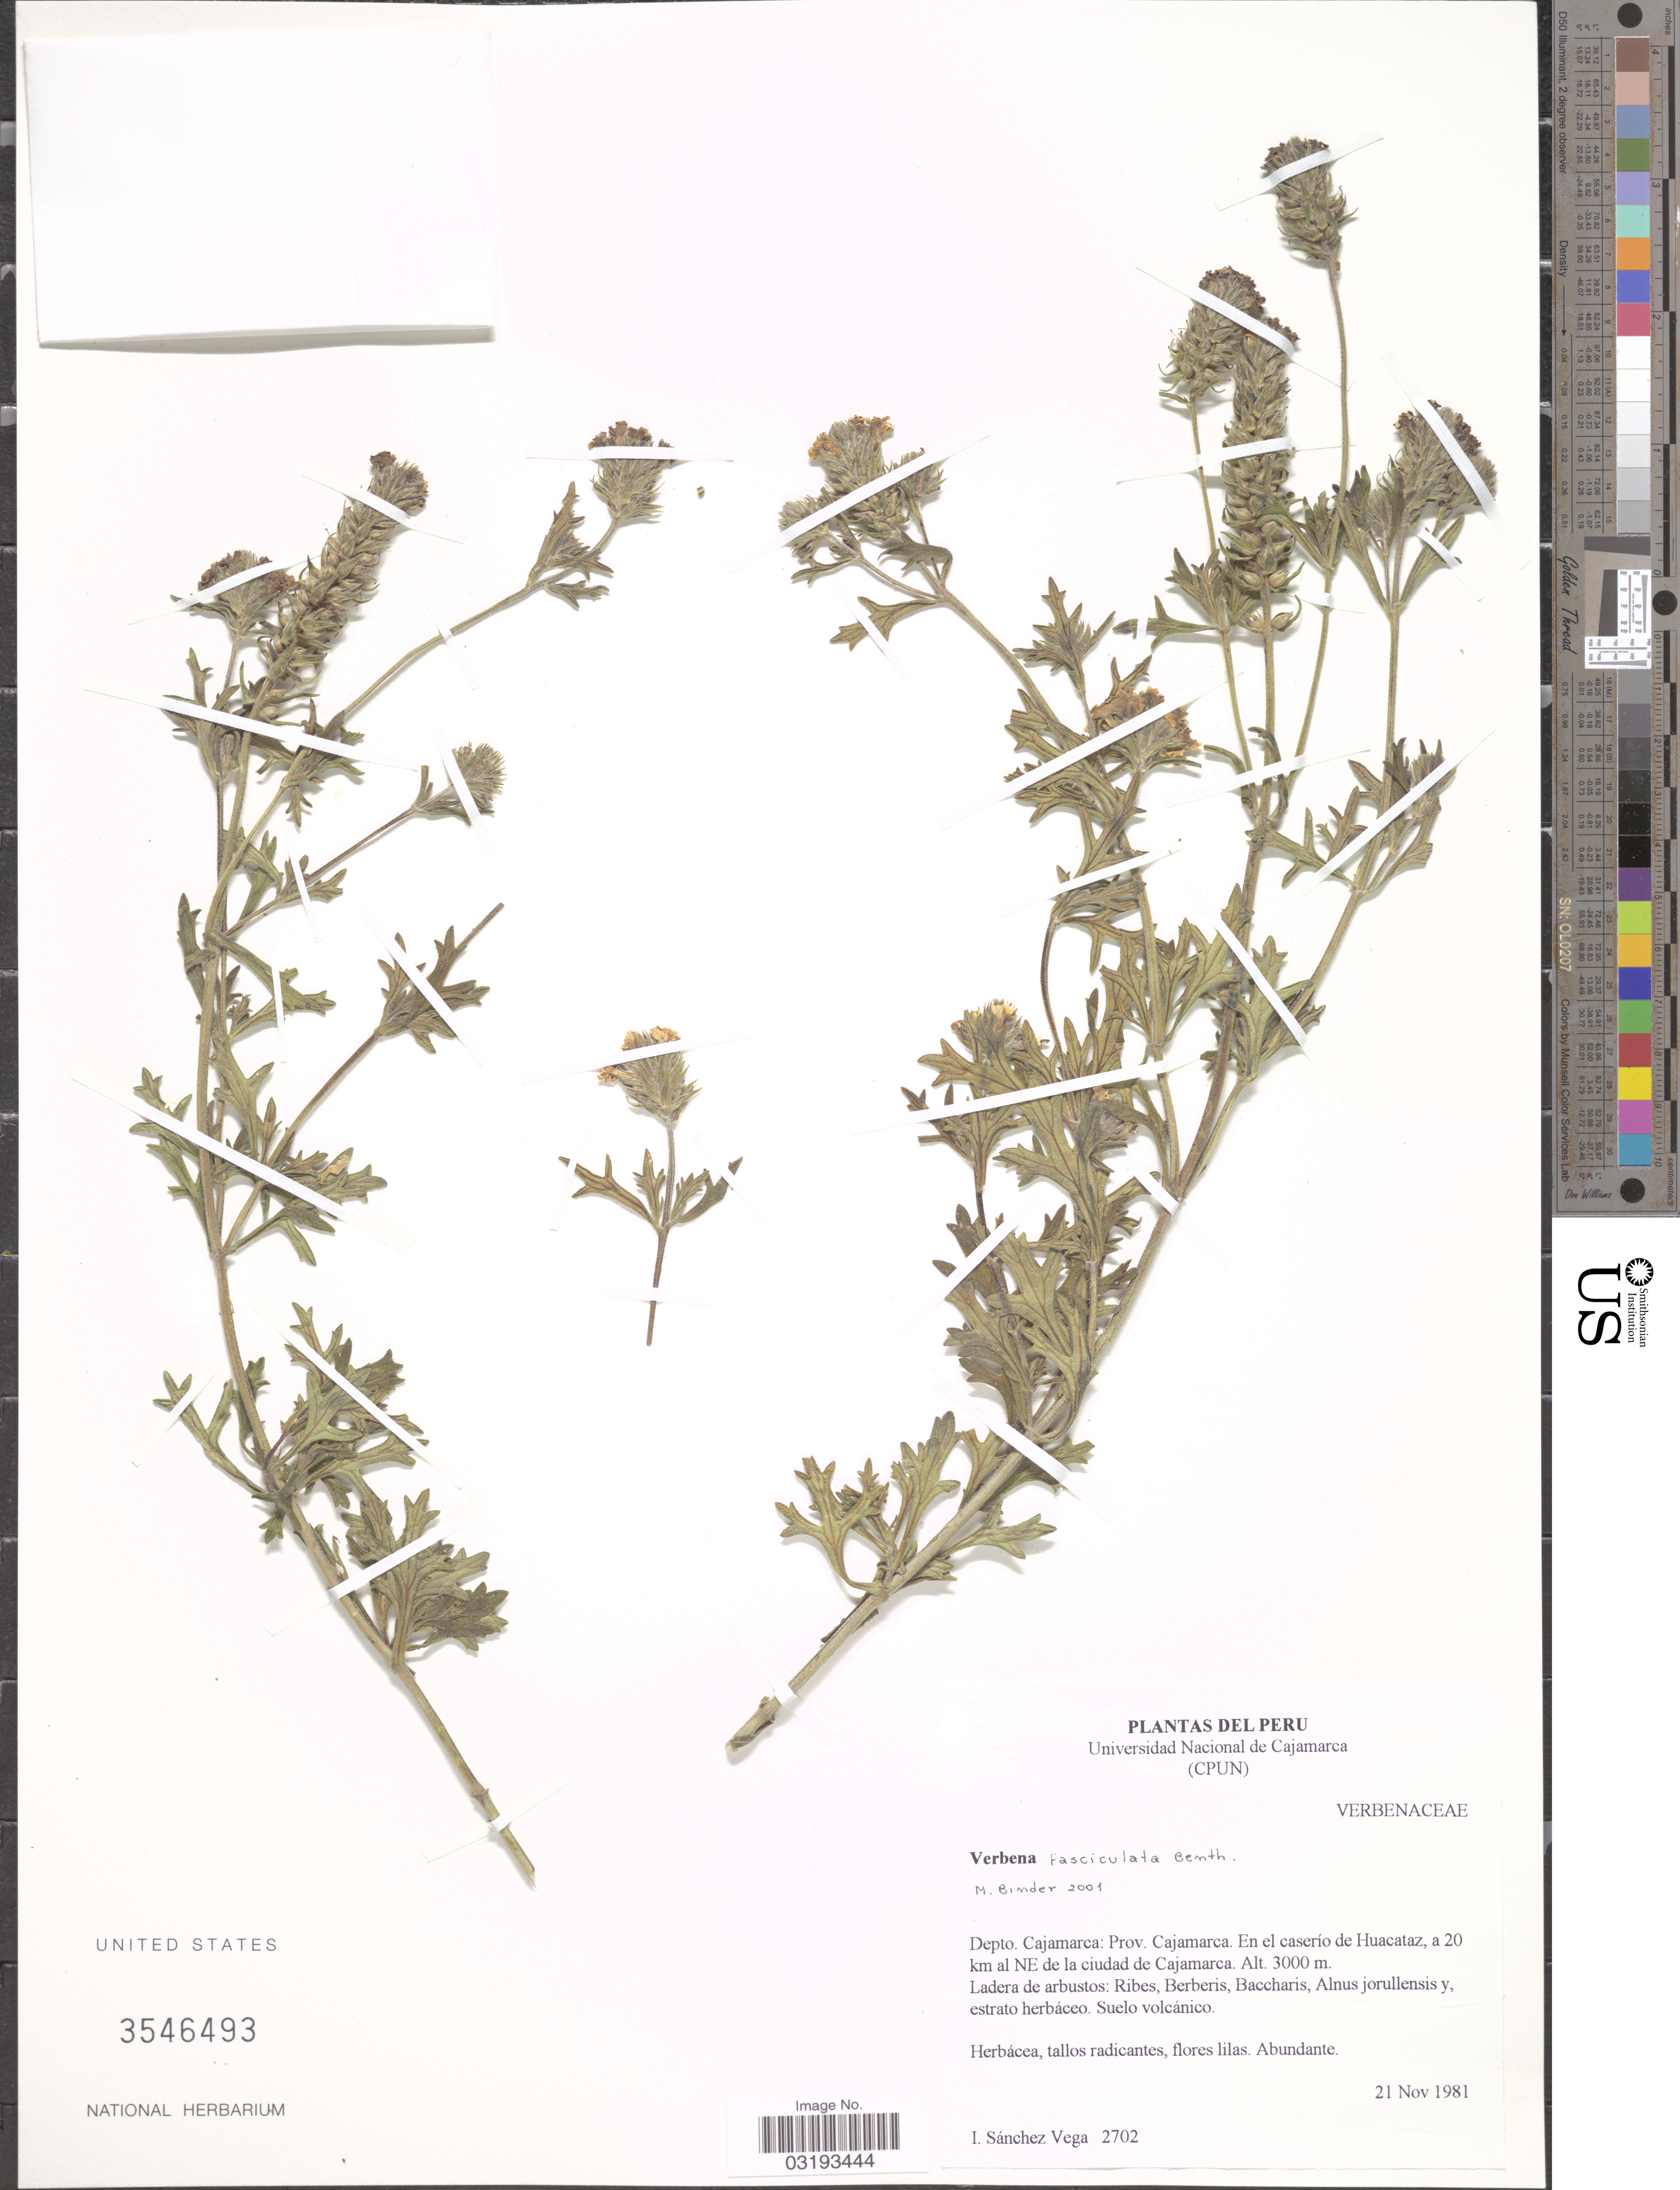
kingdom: Plantae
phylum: Tracheophyta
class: Magnoliopsida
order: Lamiales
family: Verbenaceae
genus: Verbena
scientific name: Verbena fasciculata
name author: Benth.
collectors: I. Sánchez Vega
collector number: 2702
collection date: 1981-11-21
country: Peru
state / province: Cajamarca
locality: Depto. Cajamarca: Prov. Cajamarca. En el caserío de Huacataz, a 20 km al NE de la ciudad de Cajamarca.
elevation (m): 3000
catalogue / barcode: US 3546493